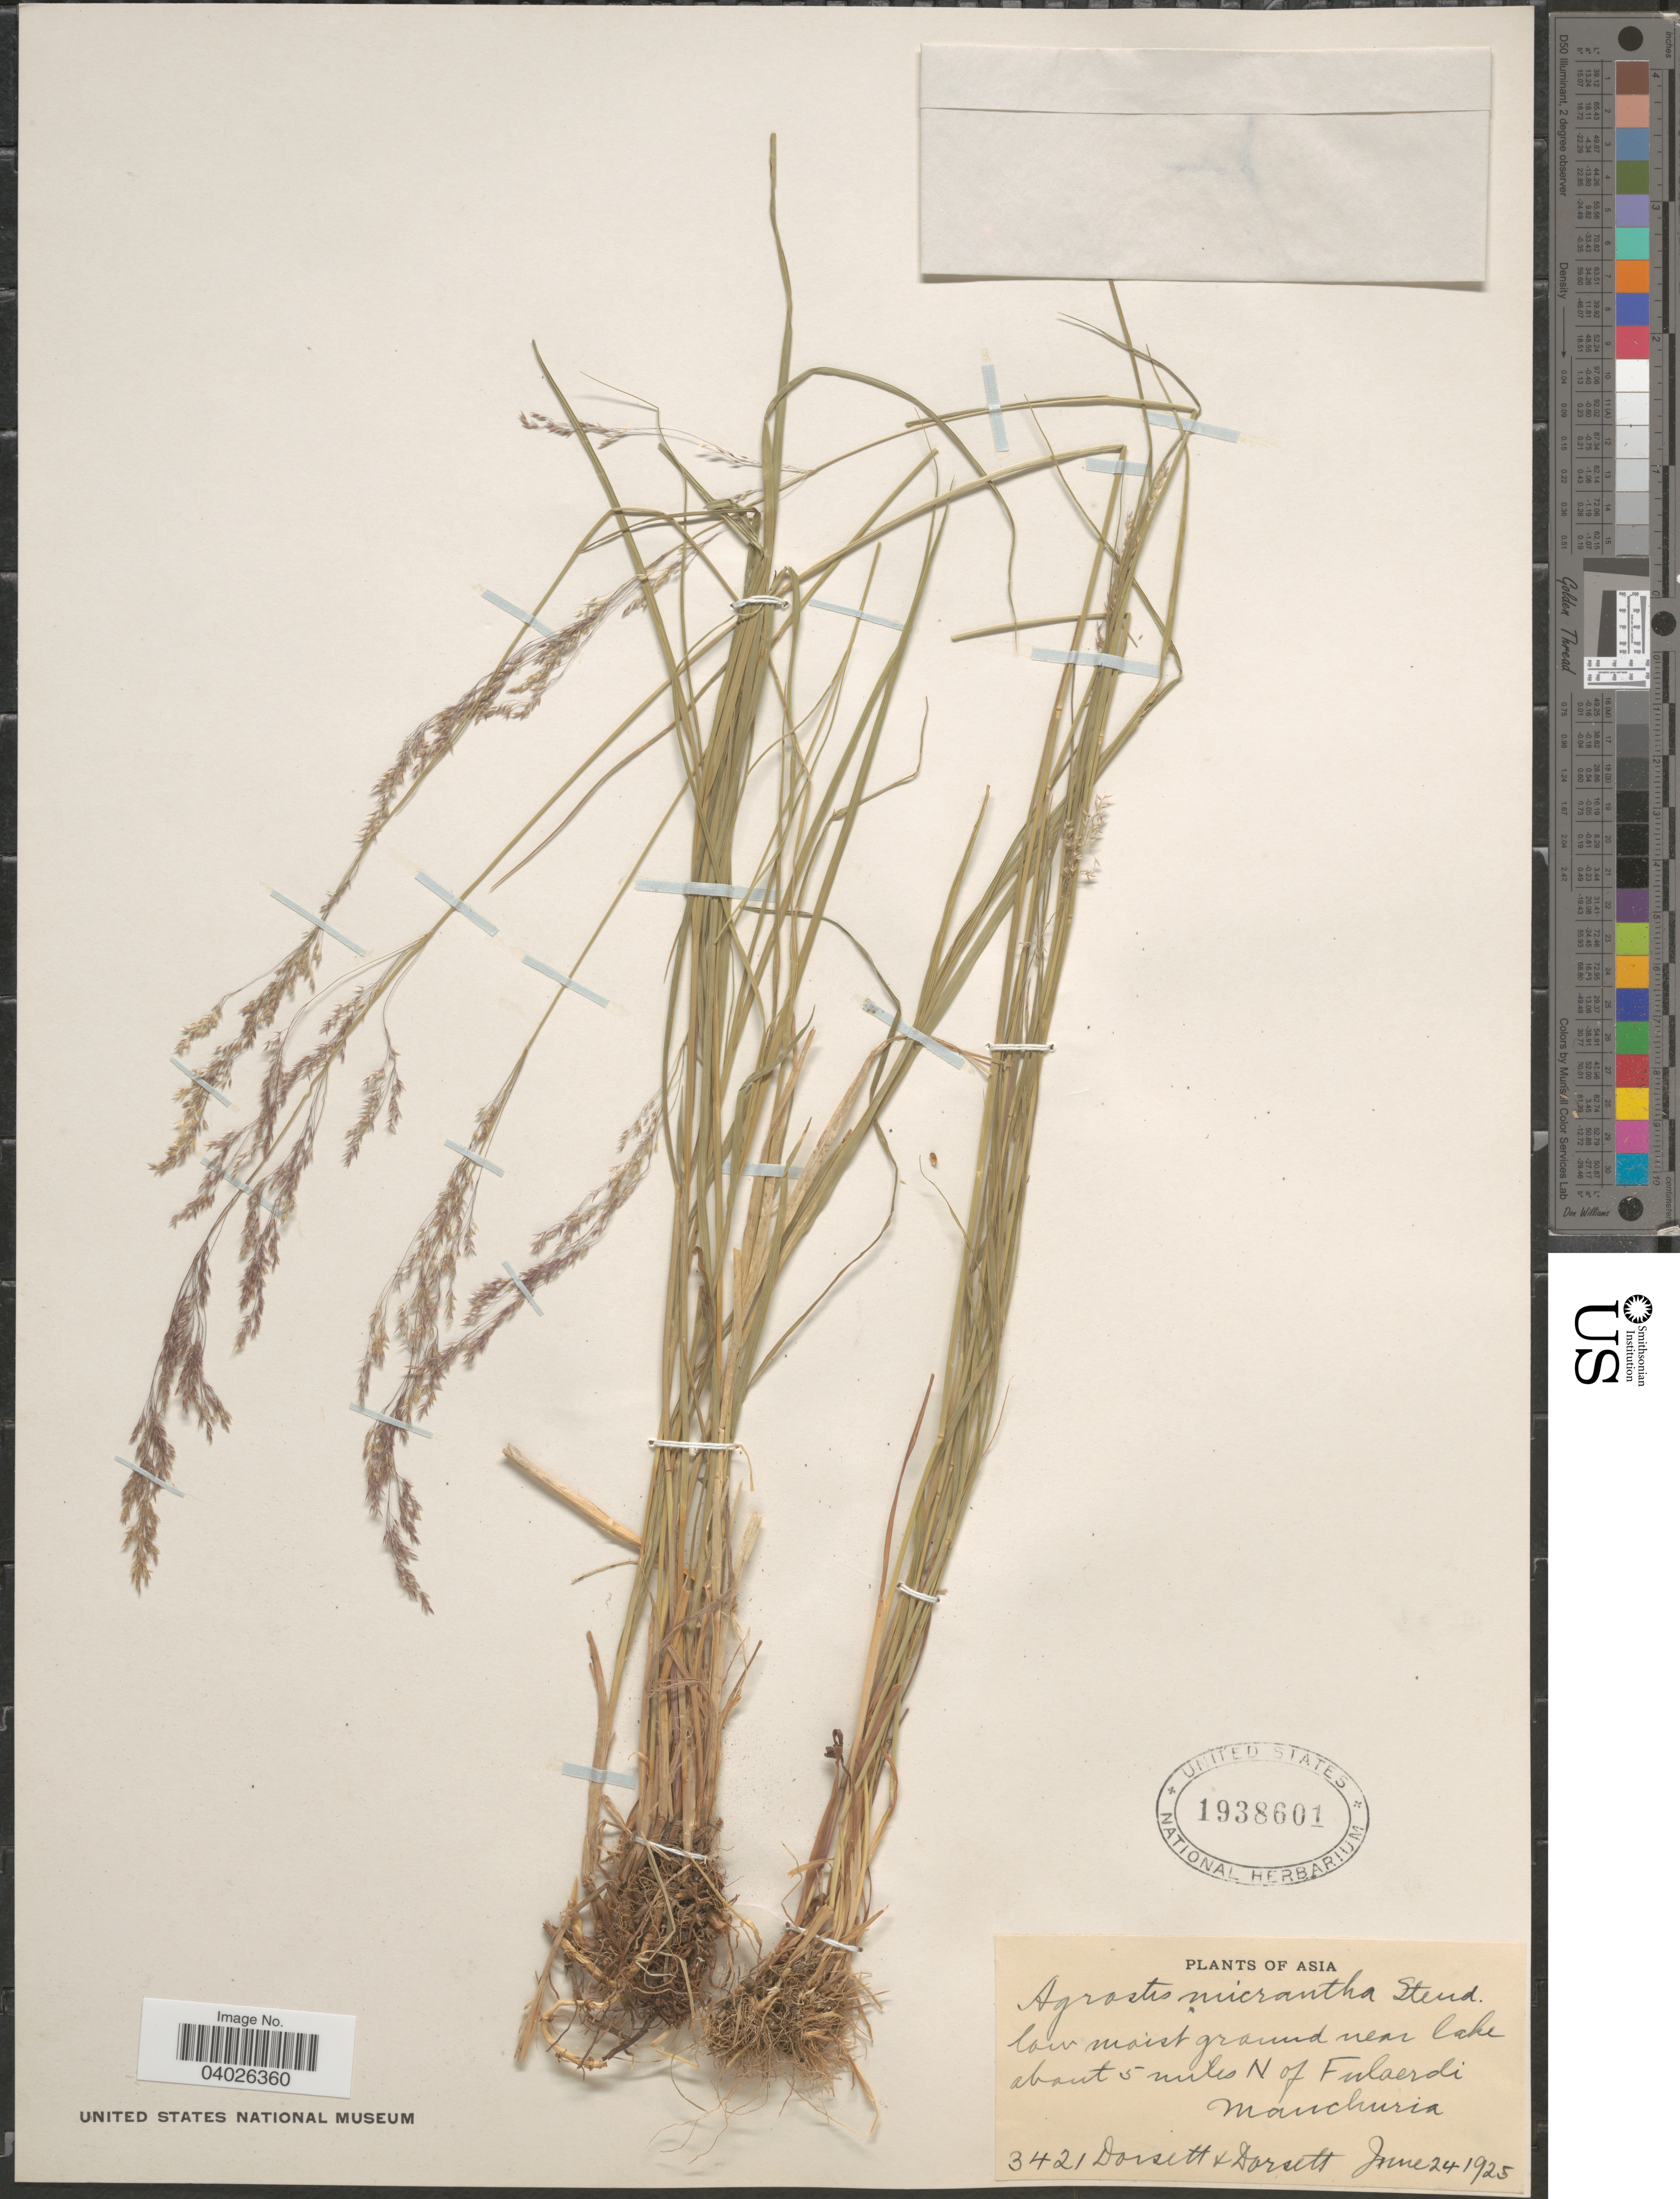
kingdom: Plantae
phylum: Tracheophyta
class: Liliopsida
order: Poales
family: Poaceae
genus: Agrostis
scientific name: Agrostis micrantha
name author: Steud.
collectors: -- Dorsett & -- Dorsett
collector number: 3421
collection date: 1925-06-24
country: China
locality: Low moist ground near lake about 5 miles N of Fulaerdi Manchuria.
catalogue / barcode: US 1938601